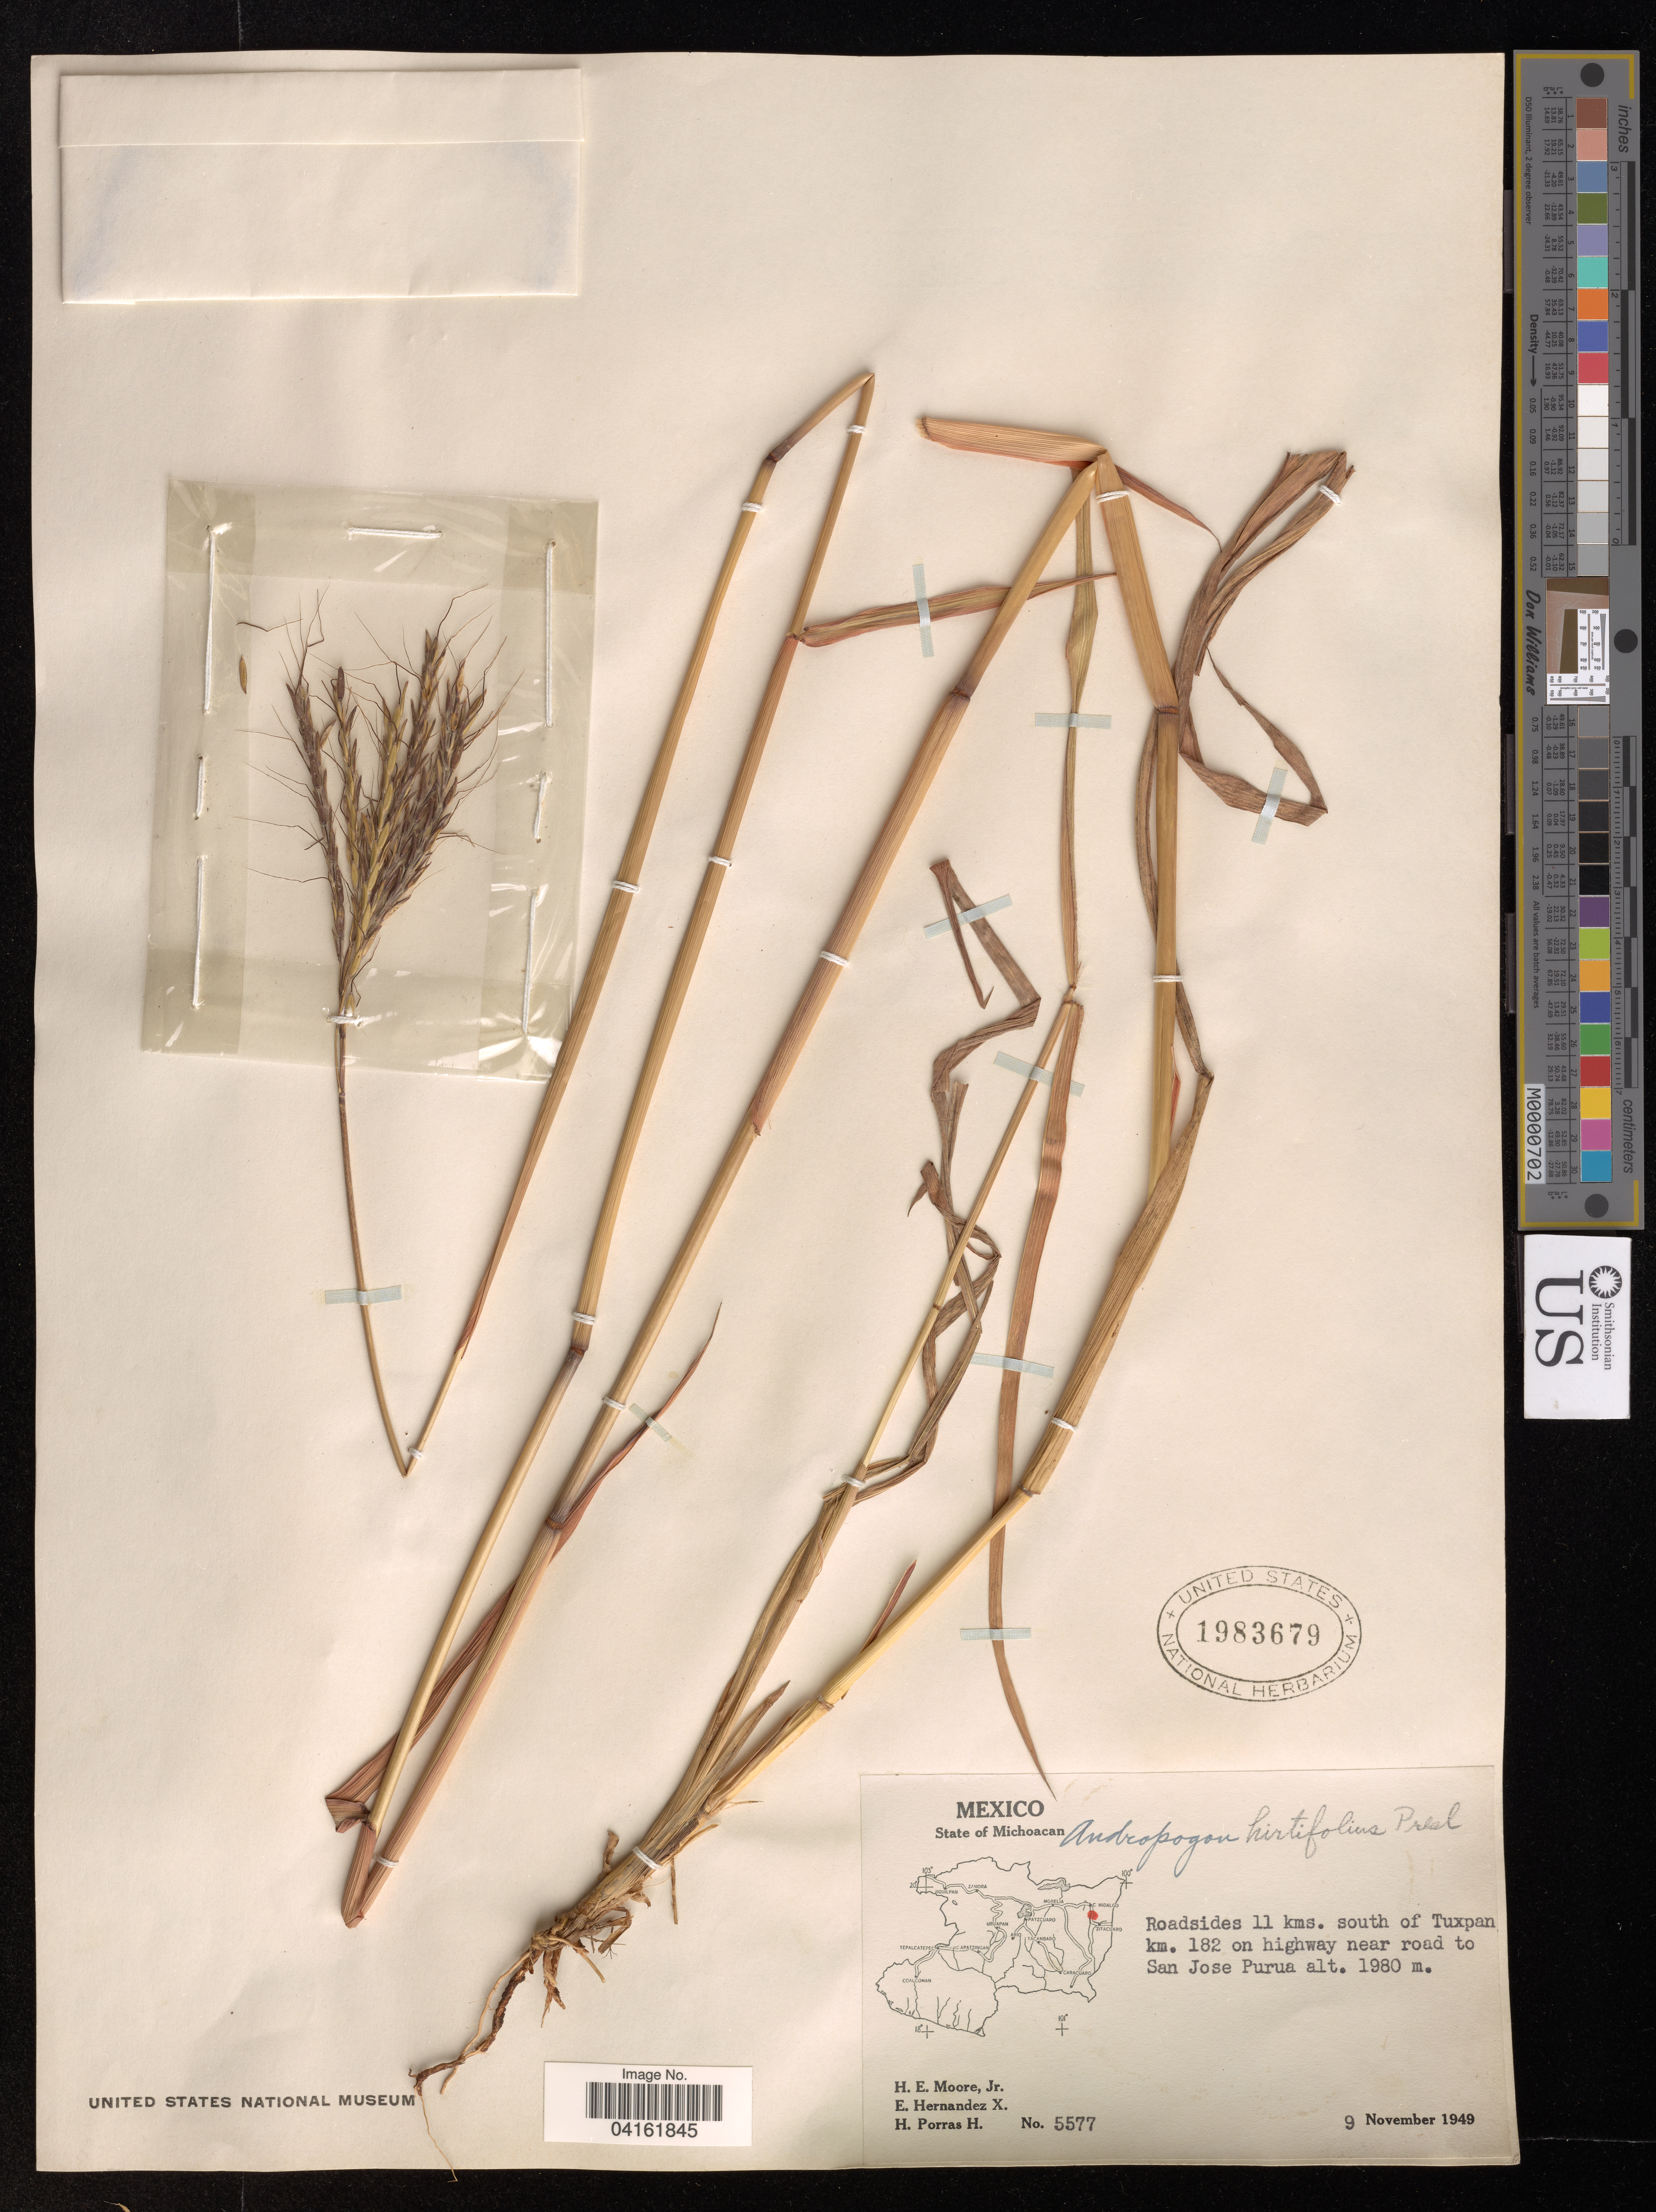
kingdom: Plantae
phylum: Tracheophyta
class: Liliopsida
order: Poales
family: Poaceae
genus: Andropogon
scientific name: Andropogon hirtifolius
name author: C. Presl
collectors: H. Moore, E. Hernandez X. & H. Porras-H.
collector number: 5577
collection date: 1949-11-09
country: Mexico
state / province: Michoacán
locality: Roadsides 11 kms. south of Tuxpan km. 182 on highway near road to San Jose Purua.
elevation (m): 1980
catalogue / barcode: US 1983679